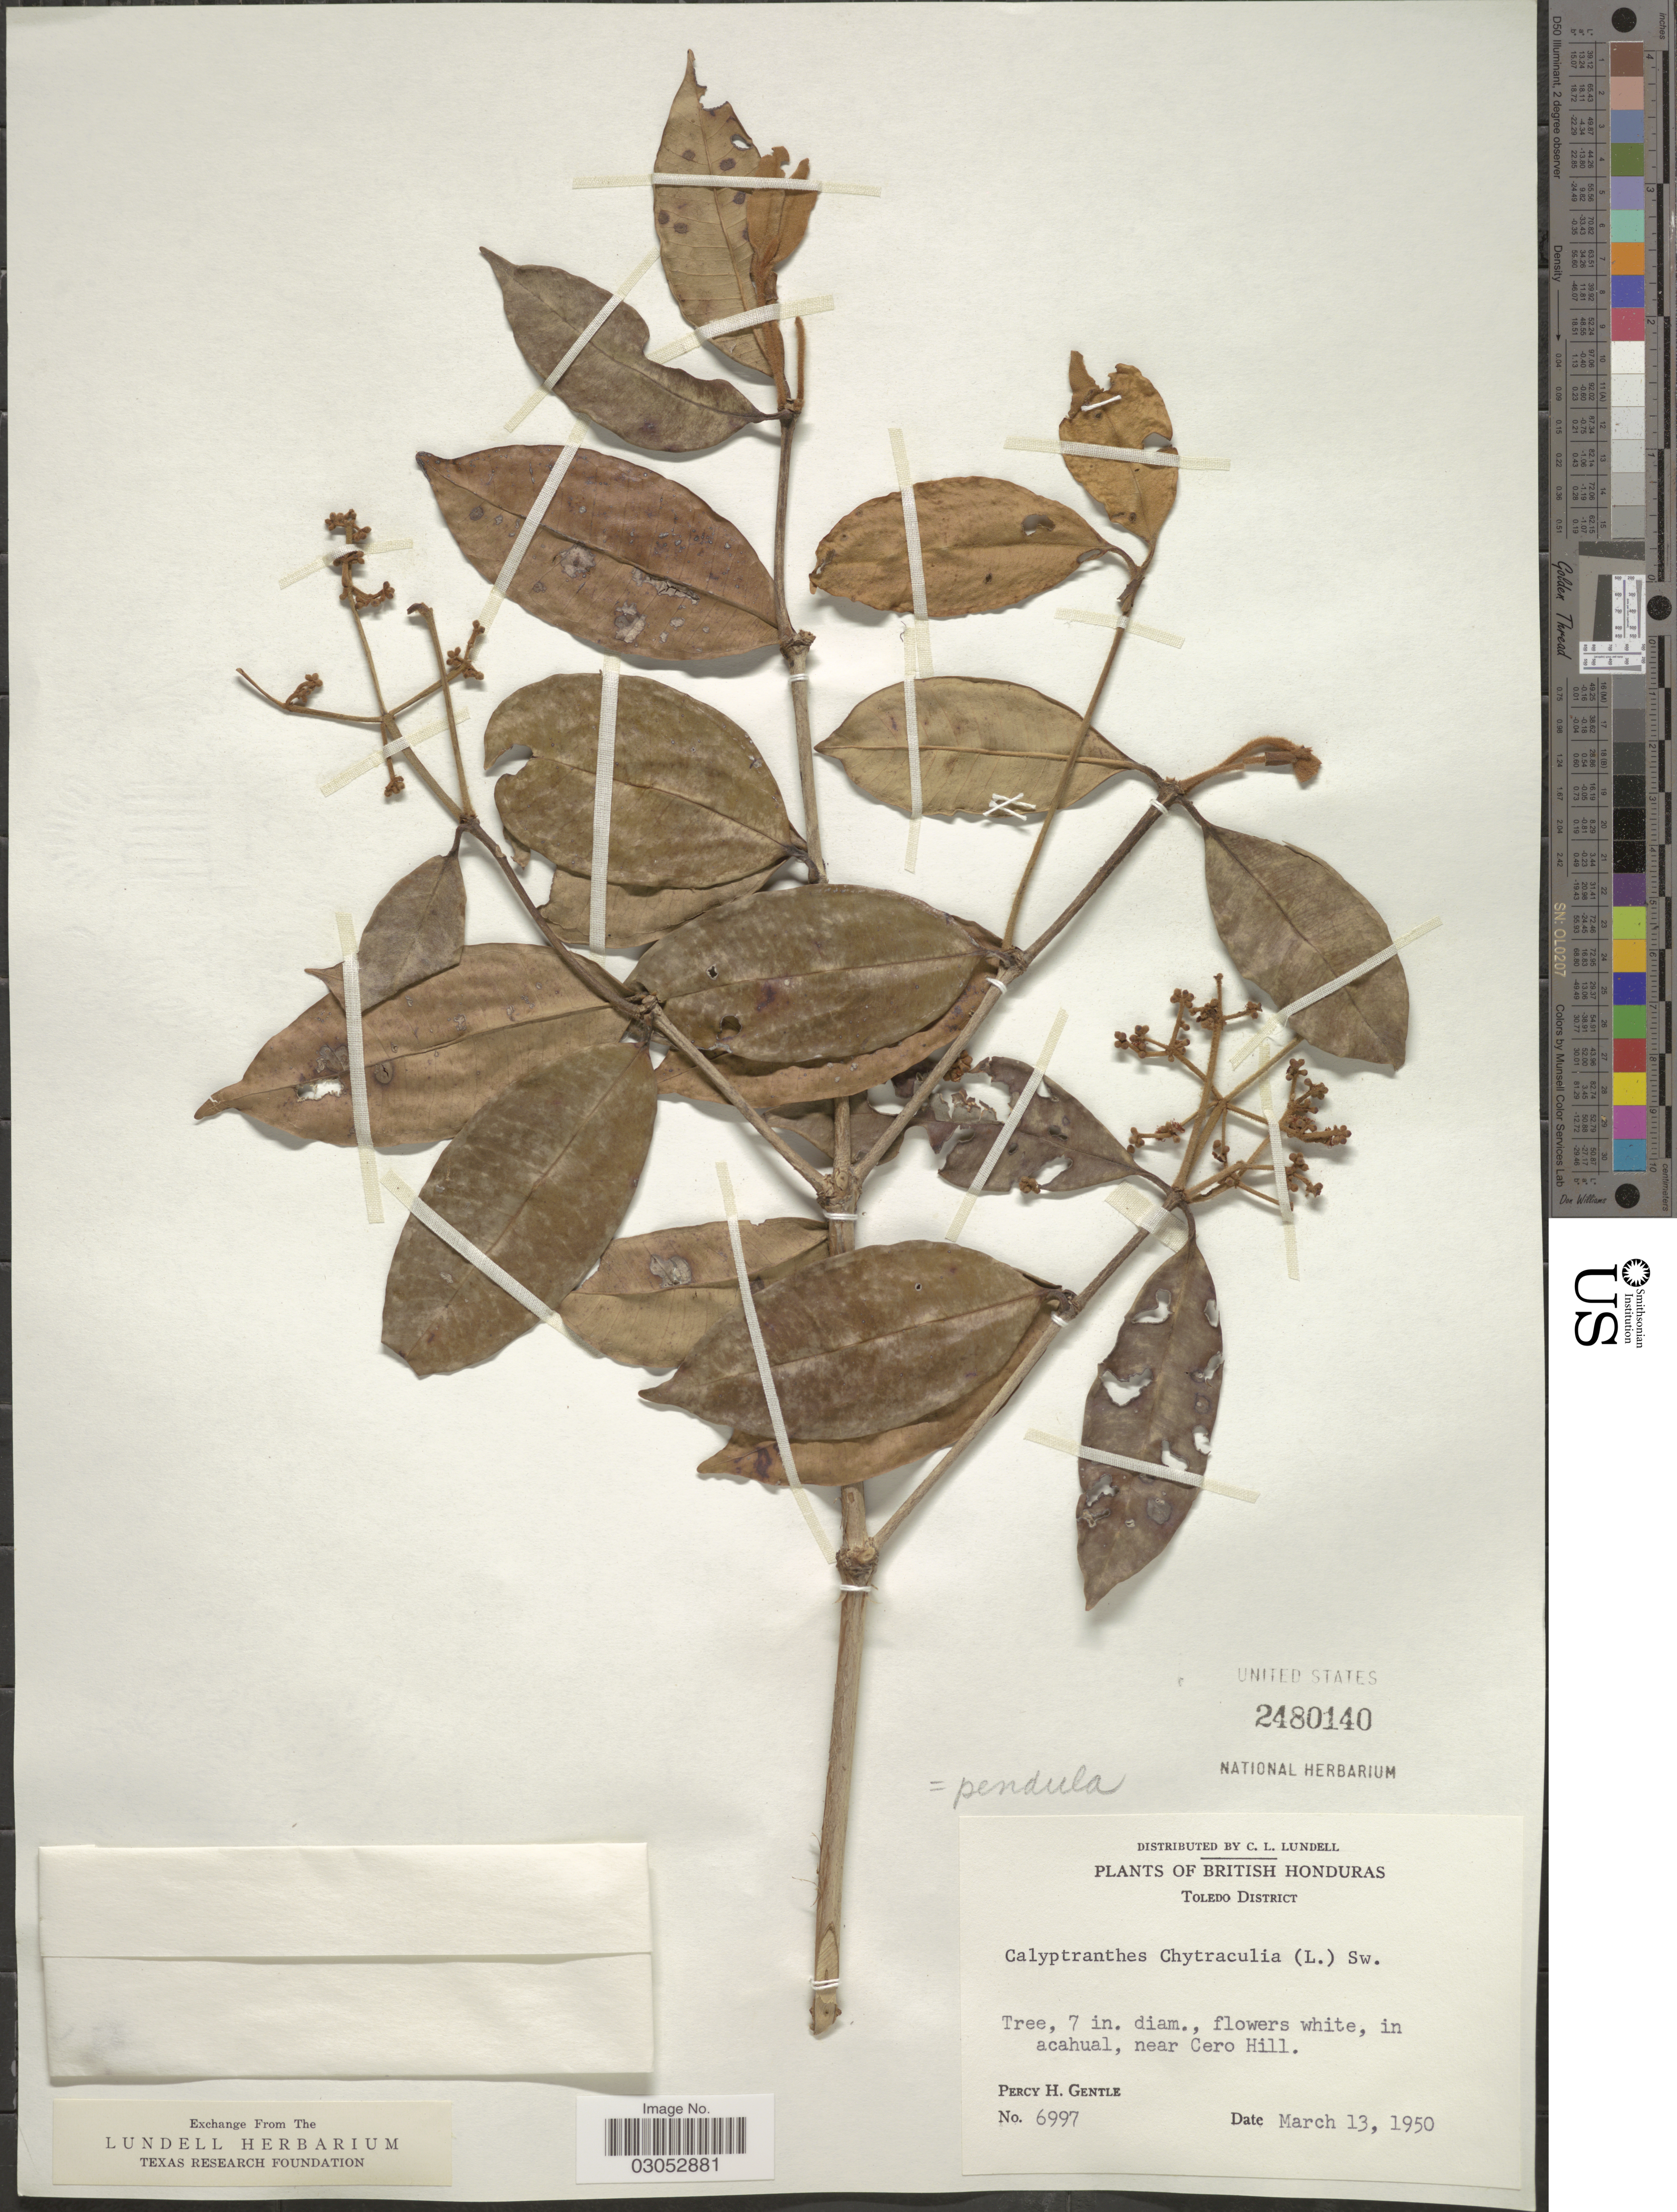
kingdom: Plantae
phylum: Tracheophyta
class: Magnoliopsida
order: Myrtales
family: Myrtaceae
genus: Myrcia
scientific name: Myrcia pendens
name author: A.R. Lourenço & Sánchez-Cháv.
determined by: Strong, Mark T., (BOT), Smithsonian Institution - National Museum of Natural History (UNITED STATES)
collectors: P. H. Gentle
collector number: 6697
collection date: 1950-03-13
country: Belize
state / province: Toledo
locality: British Honduras, Toledo District, in acahual, near Cero Hill.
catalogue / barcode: US 2480140